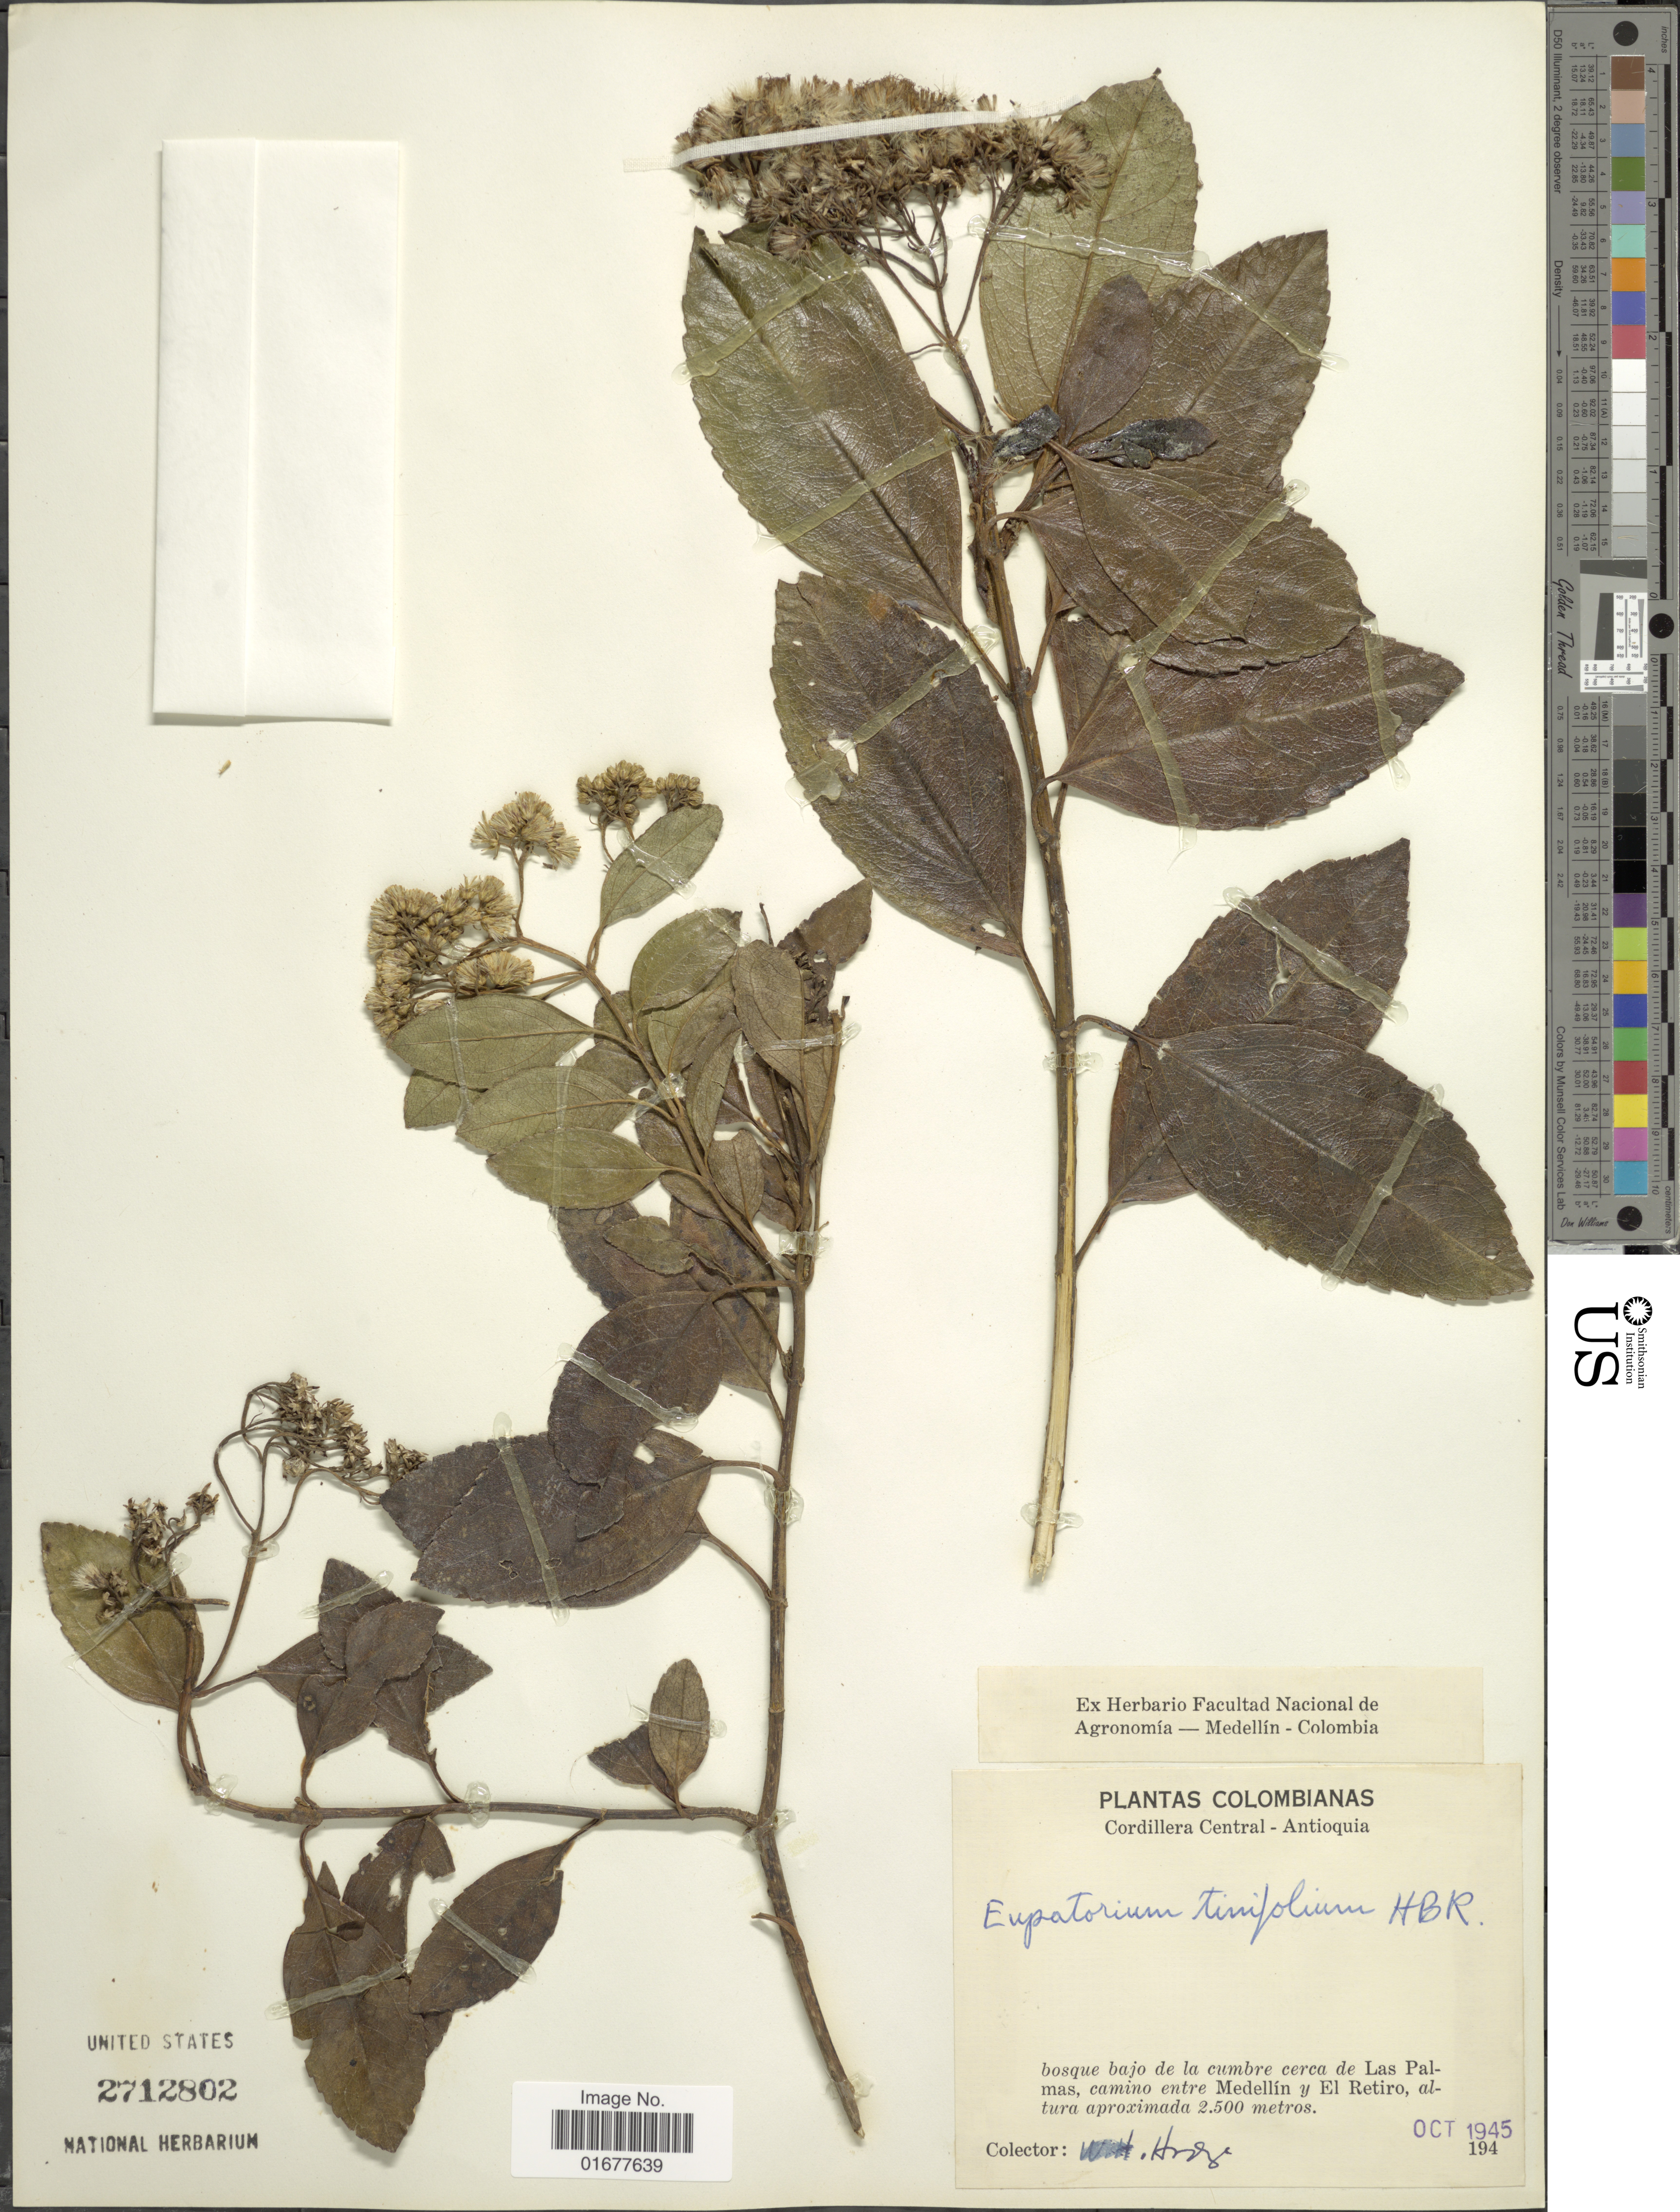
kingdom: Plantae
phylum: Tracheophyta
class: Magnoliopsida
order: Asterales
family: Asteraceae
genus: Ageratina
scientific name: Ageratina tinifolia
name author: (Kunth) R.M. King & H. Rob.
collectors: Hodge, --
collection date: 1945-10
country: Colombia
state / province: Antioquia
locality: Bosque bajo de la cumbre cerca de Las Palmas, camino entre Medellin y El Retiro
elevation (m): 2500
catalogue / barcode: US 2712802